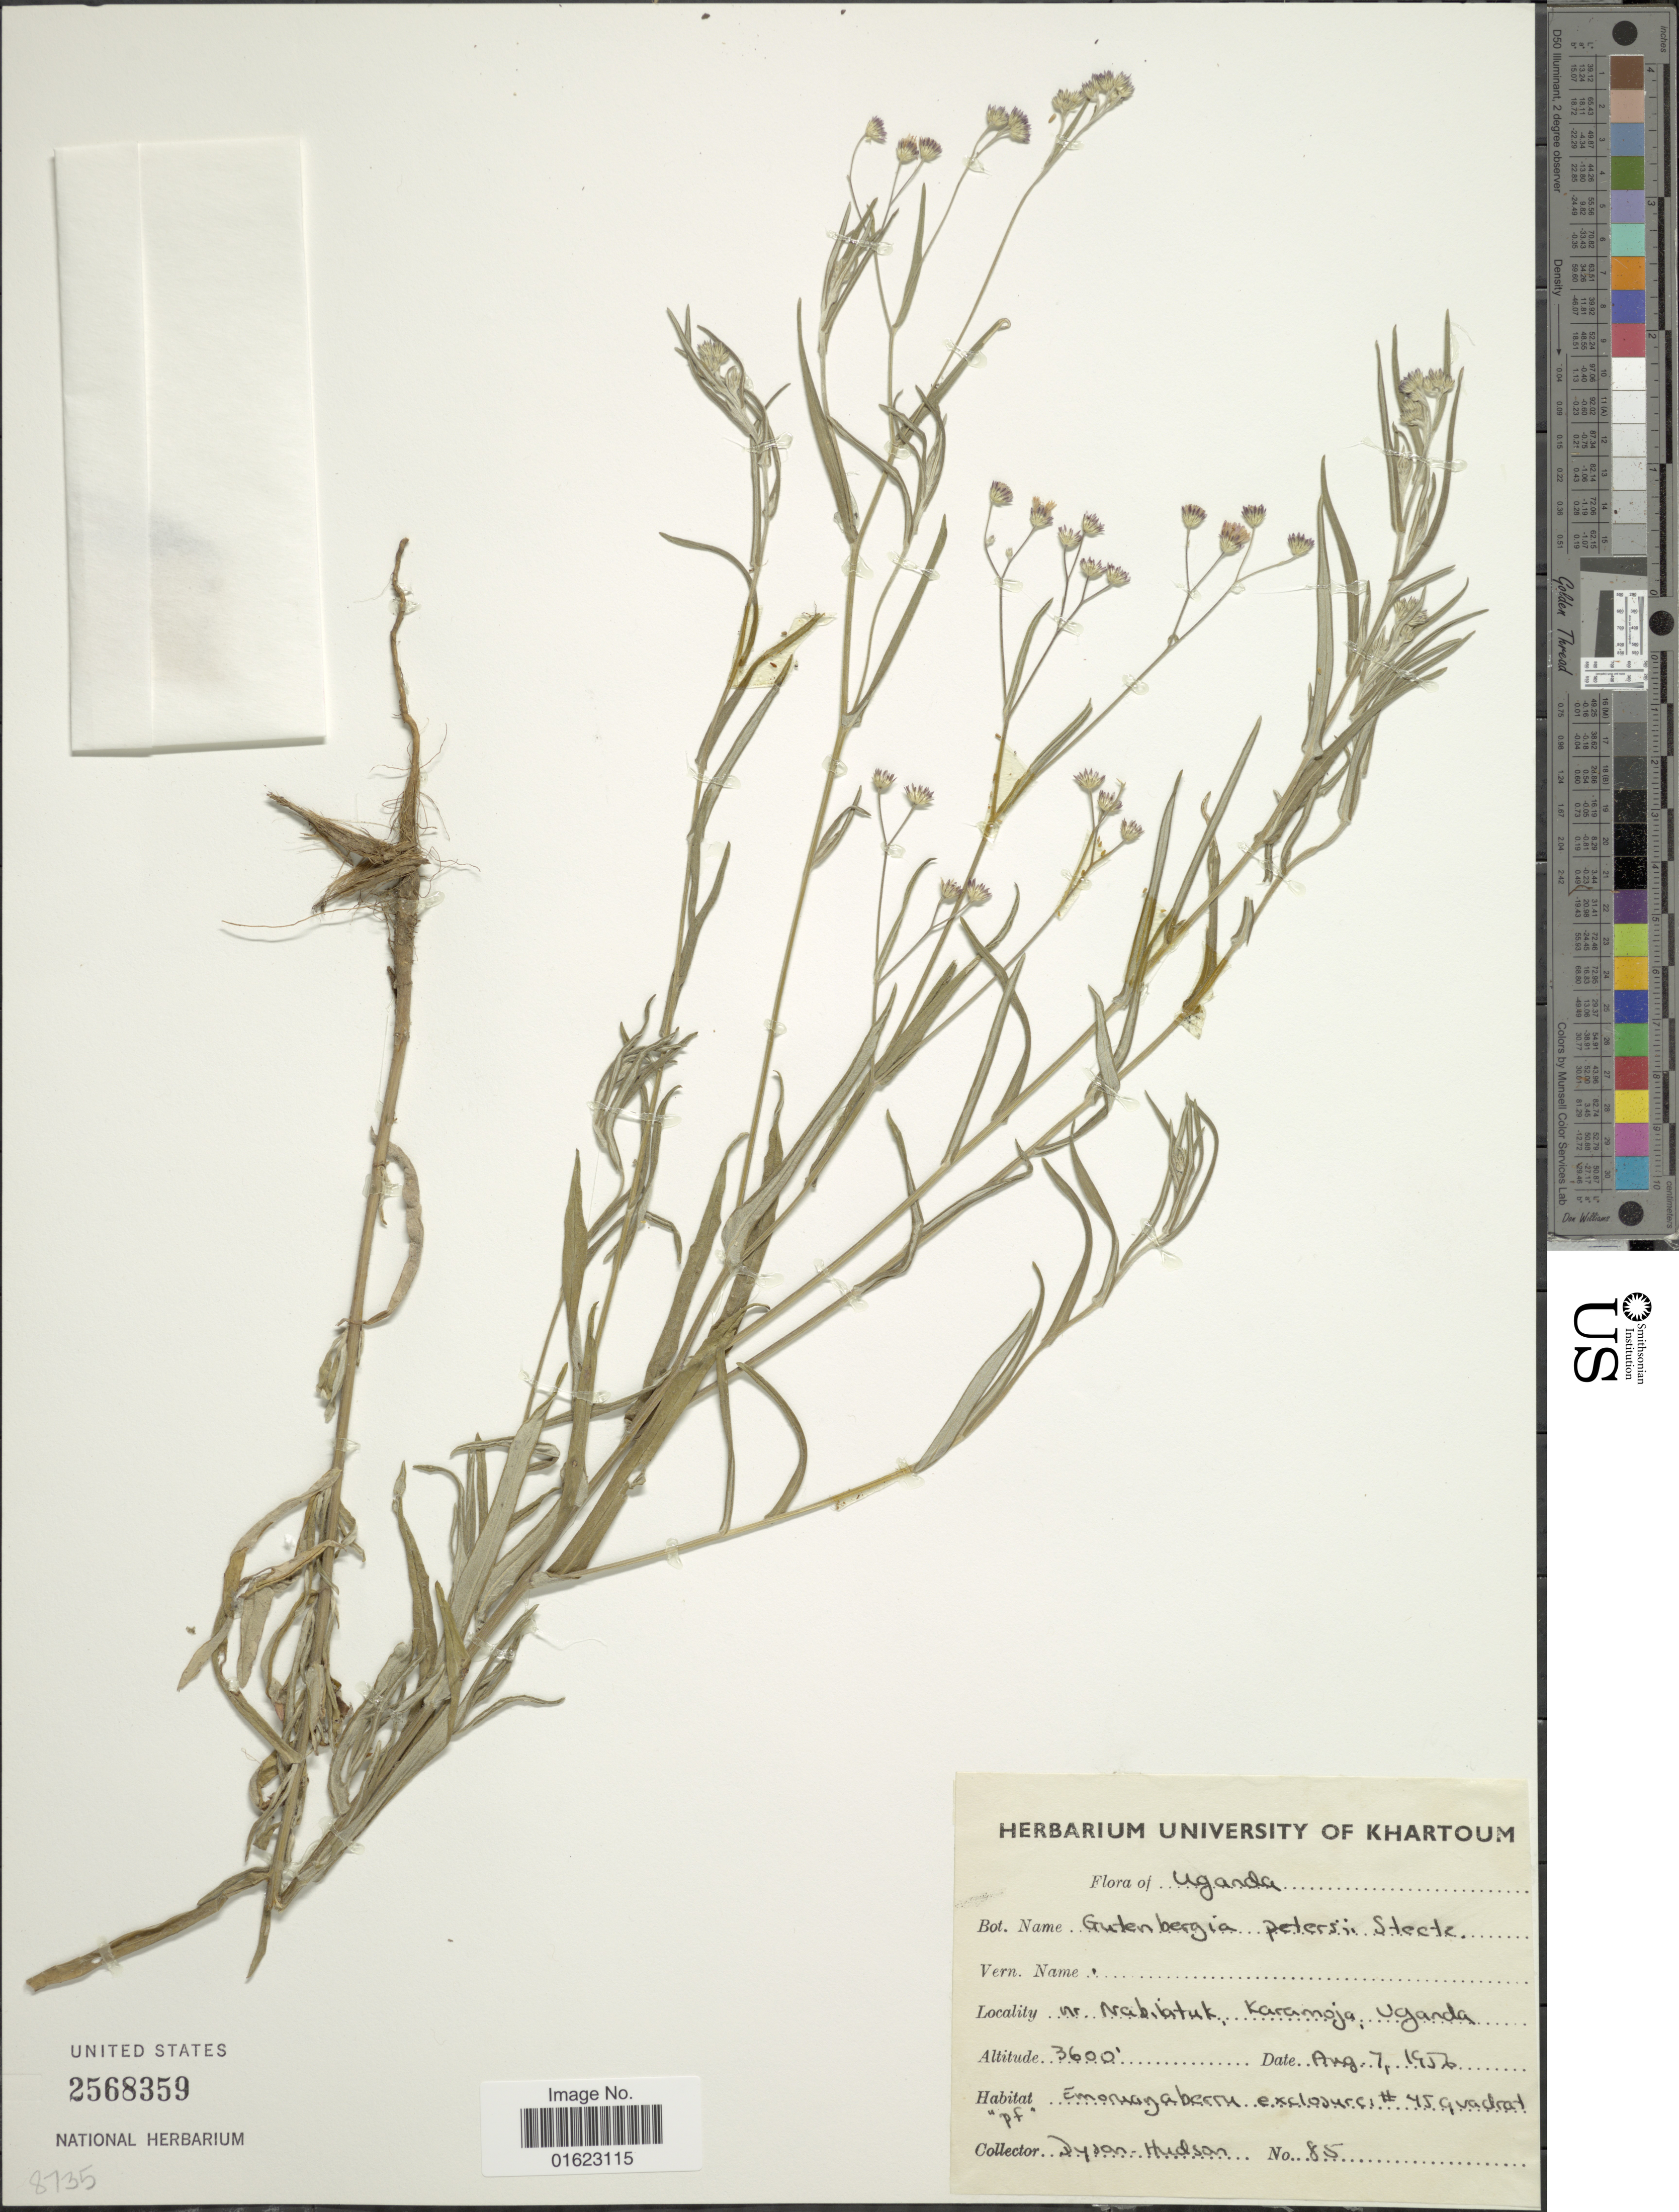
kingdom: Plantae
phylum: Tracheophyta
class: Magnoliopsida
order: Asterales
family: Asteraceae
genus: Gutenbergia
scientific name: Gutenbergia petersii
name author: Steetz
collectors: Dyson-Hudson, --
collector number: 85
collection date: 1956-08-07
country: Uganda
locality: Uganda. Nr. Nabilatuk, Karamoja, Uganda.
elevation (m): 1097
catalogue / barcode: US 2568359